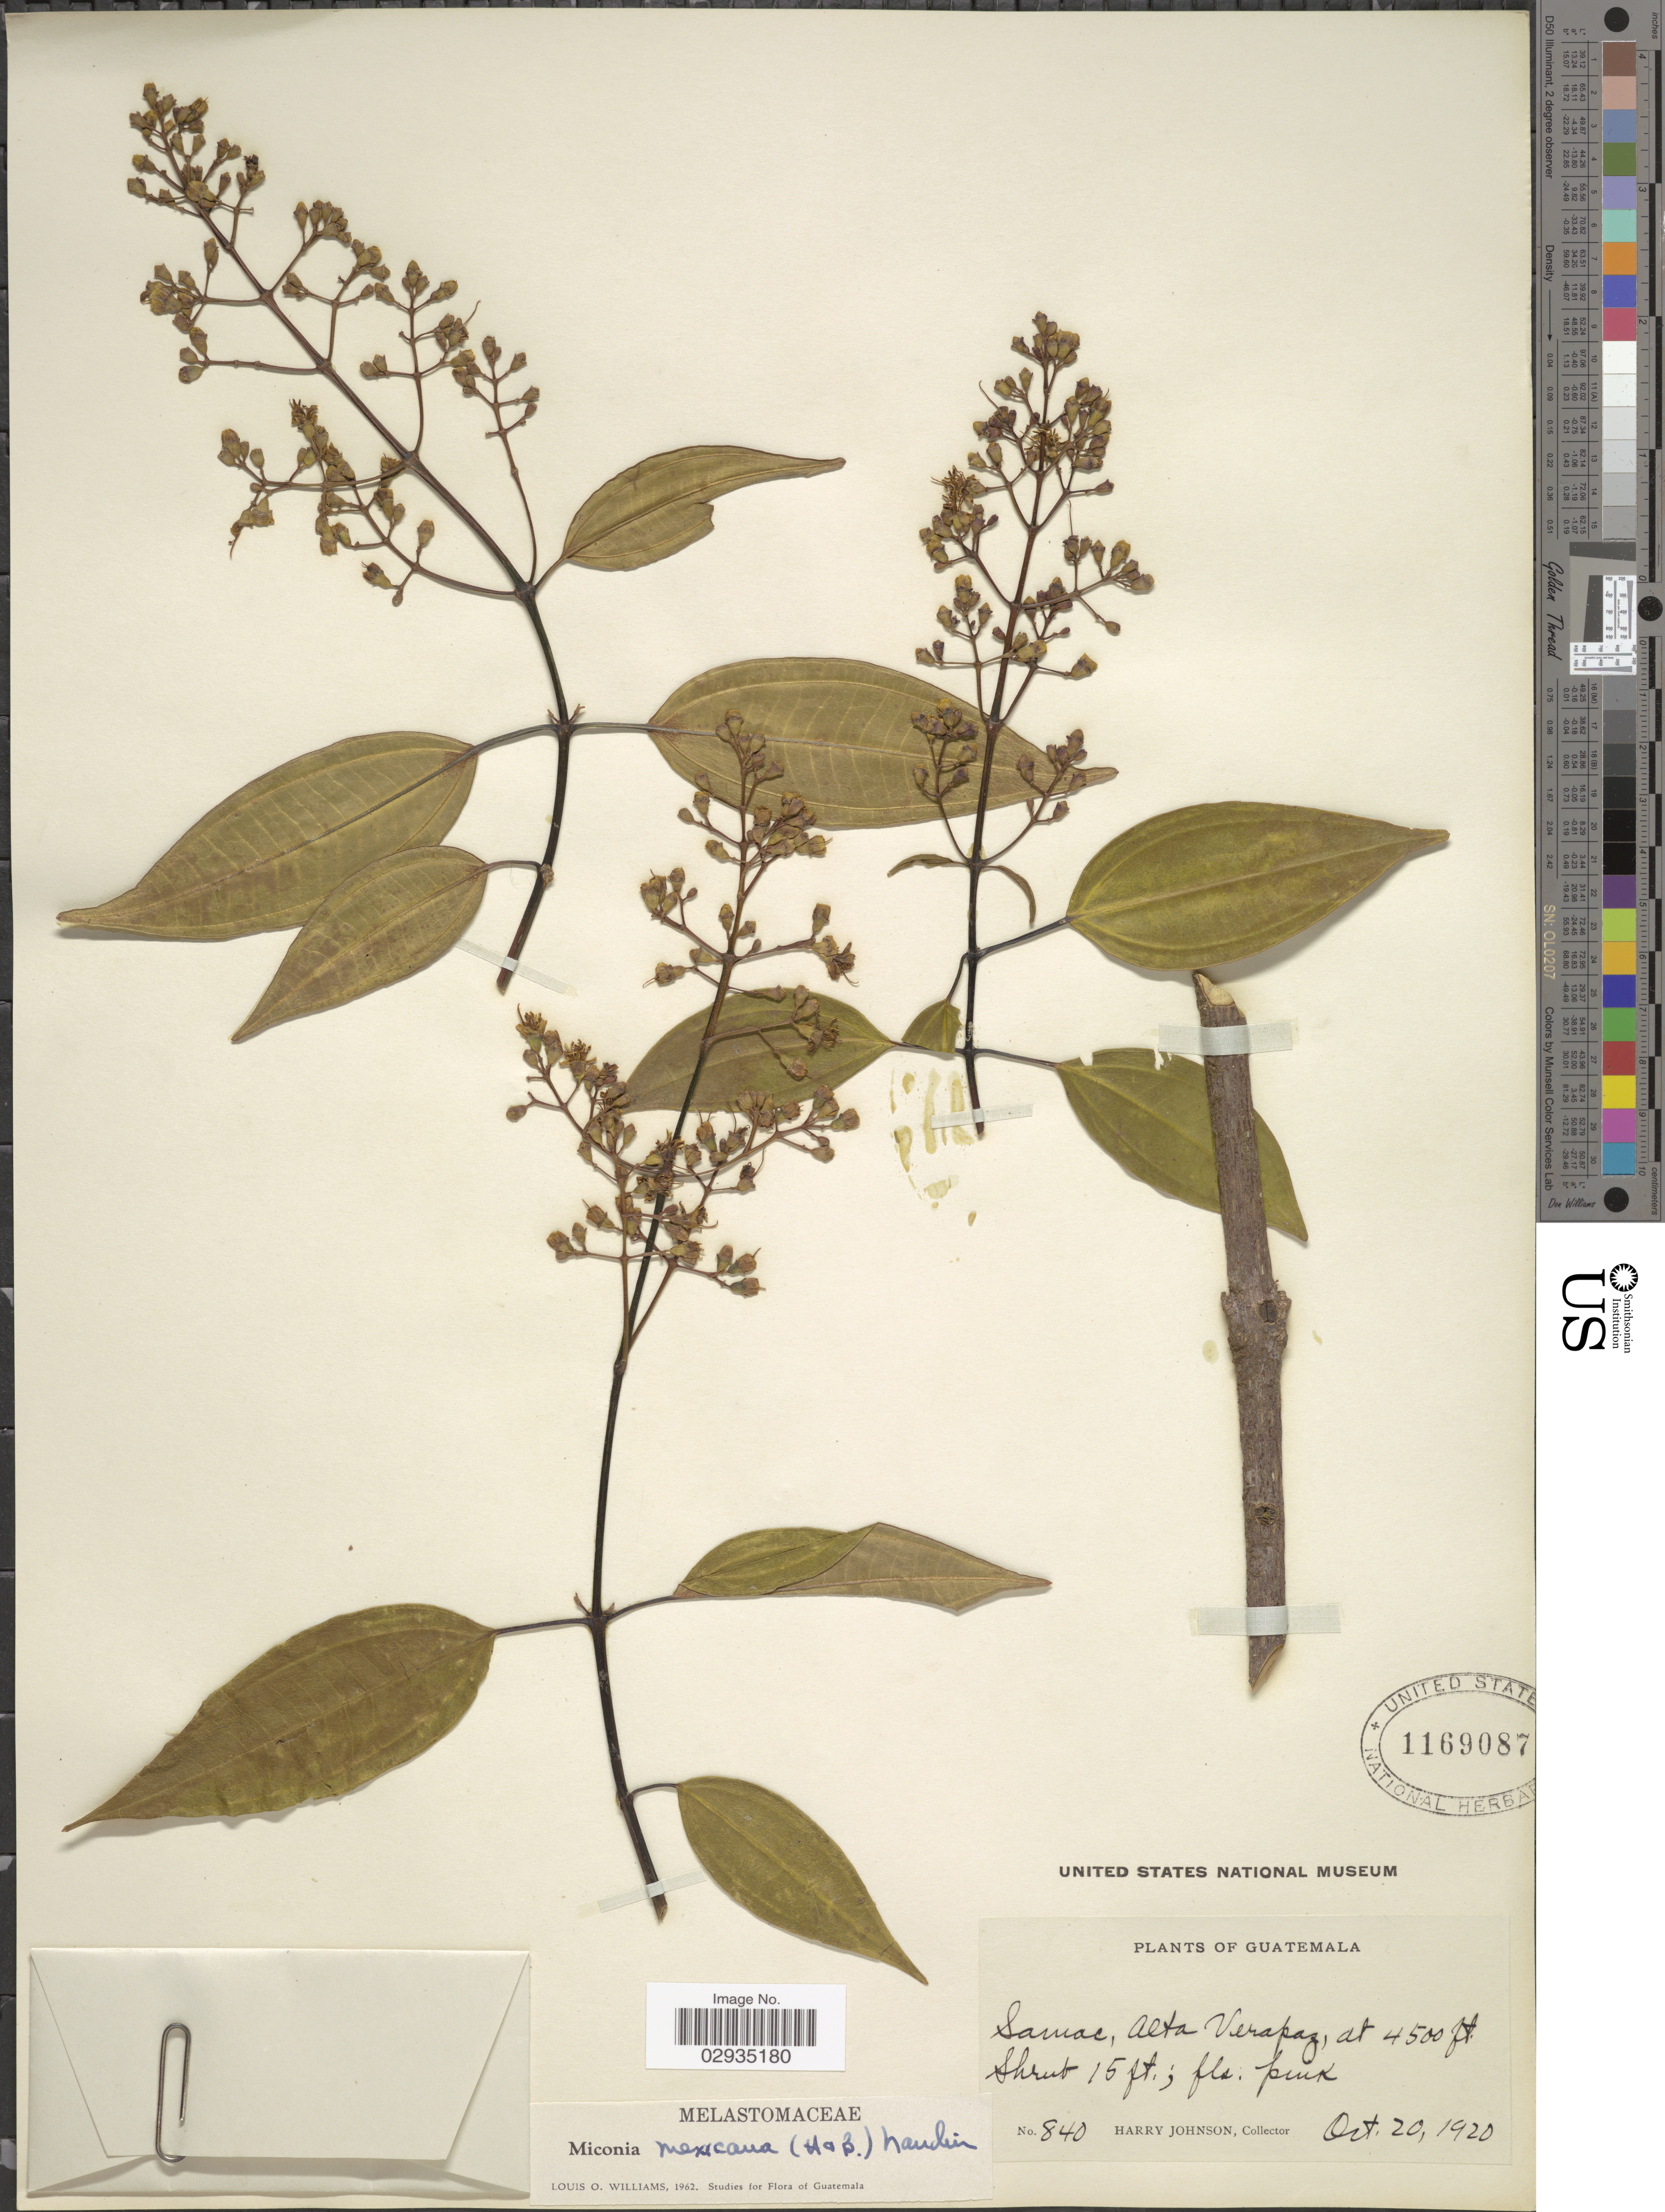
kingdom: Plantae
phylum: Tracheophyta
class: Magnoliopsida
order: Myrtales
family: Melastomataceae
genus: Miconia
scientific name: Miconia mexicana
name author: (Bonpl.) Naudin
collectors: H. Johnson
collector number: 840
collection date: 1920-10-20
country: Guatemala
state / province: Alta Verapaz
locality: Samac.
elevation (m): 1372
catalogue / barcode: US 1169087